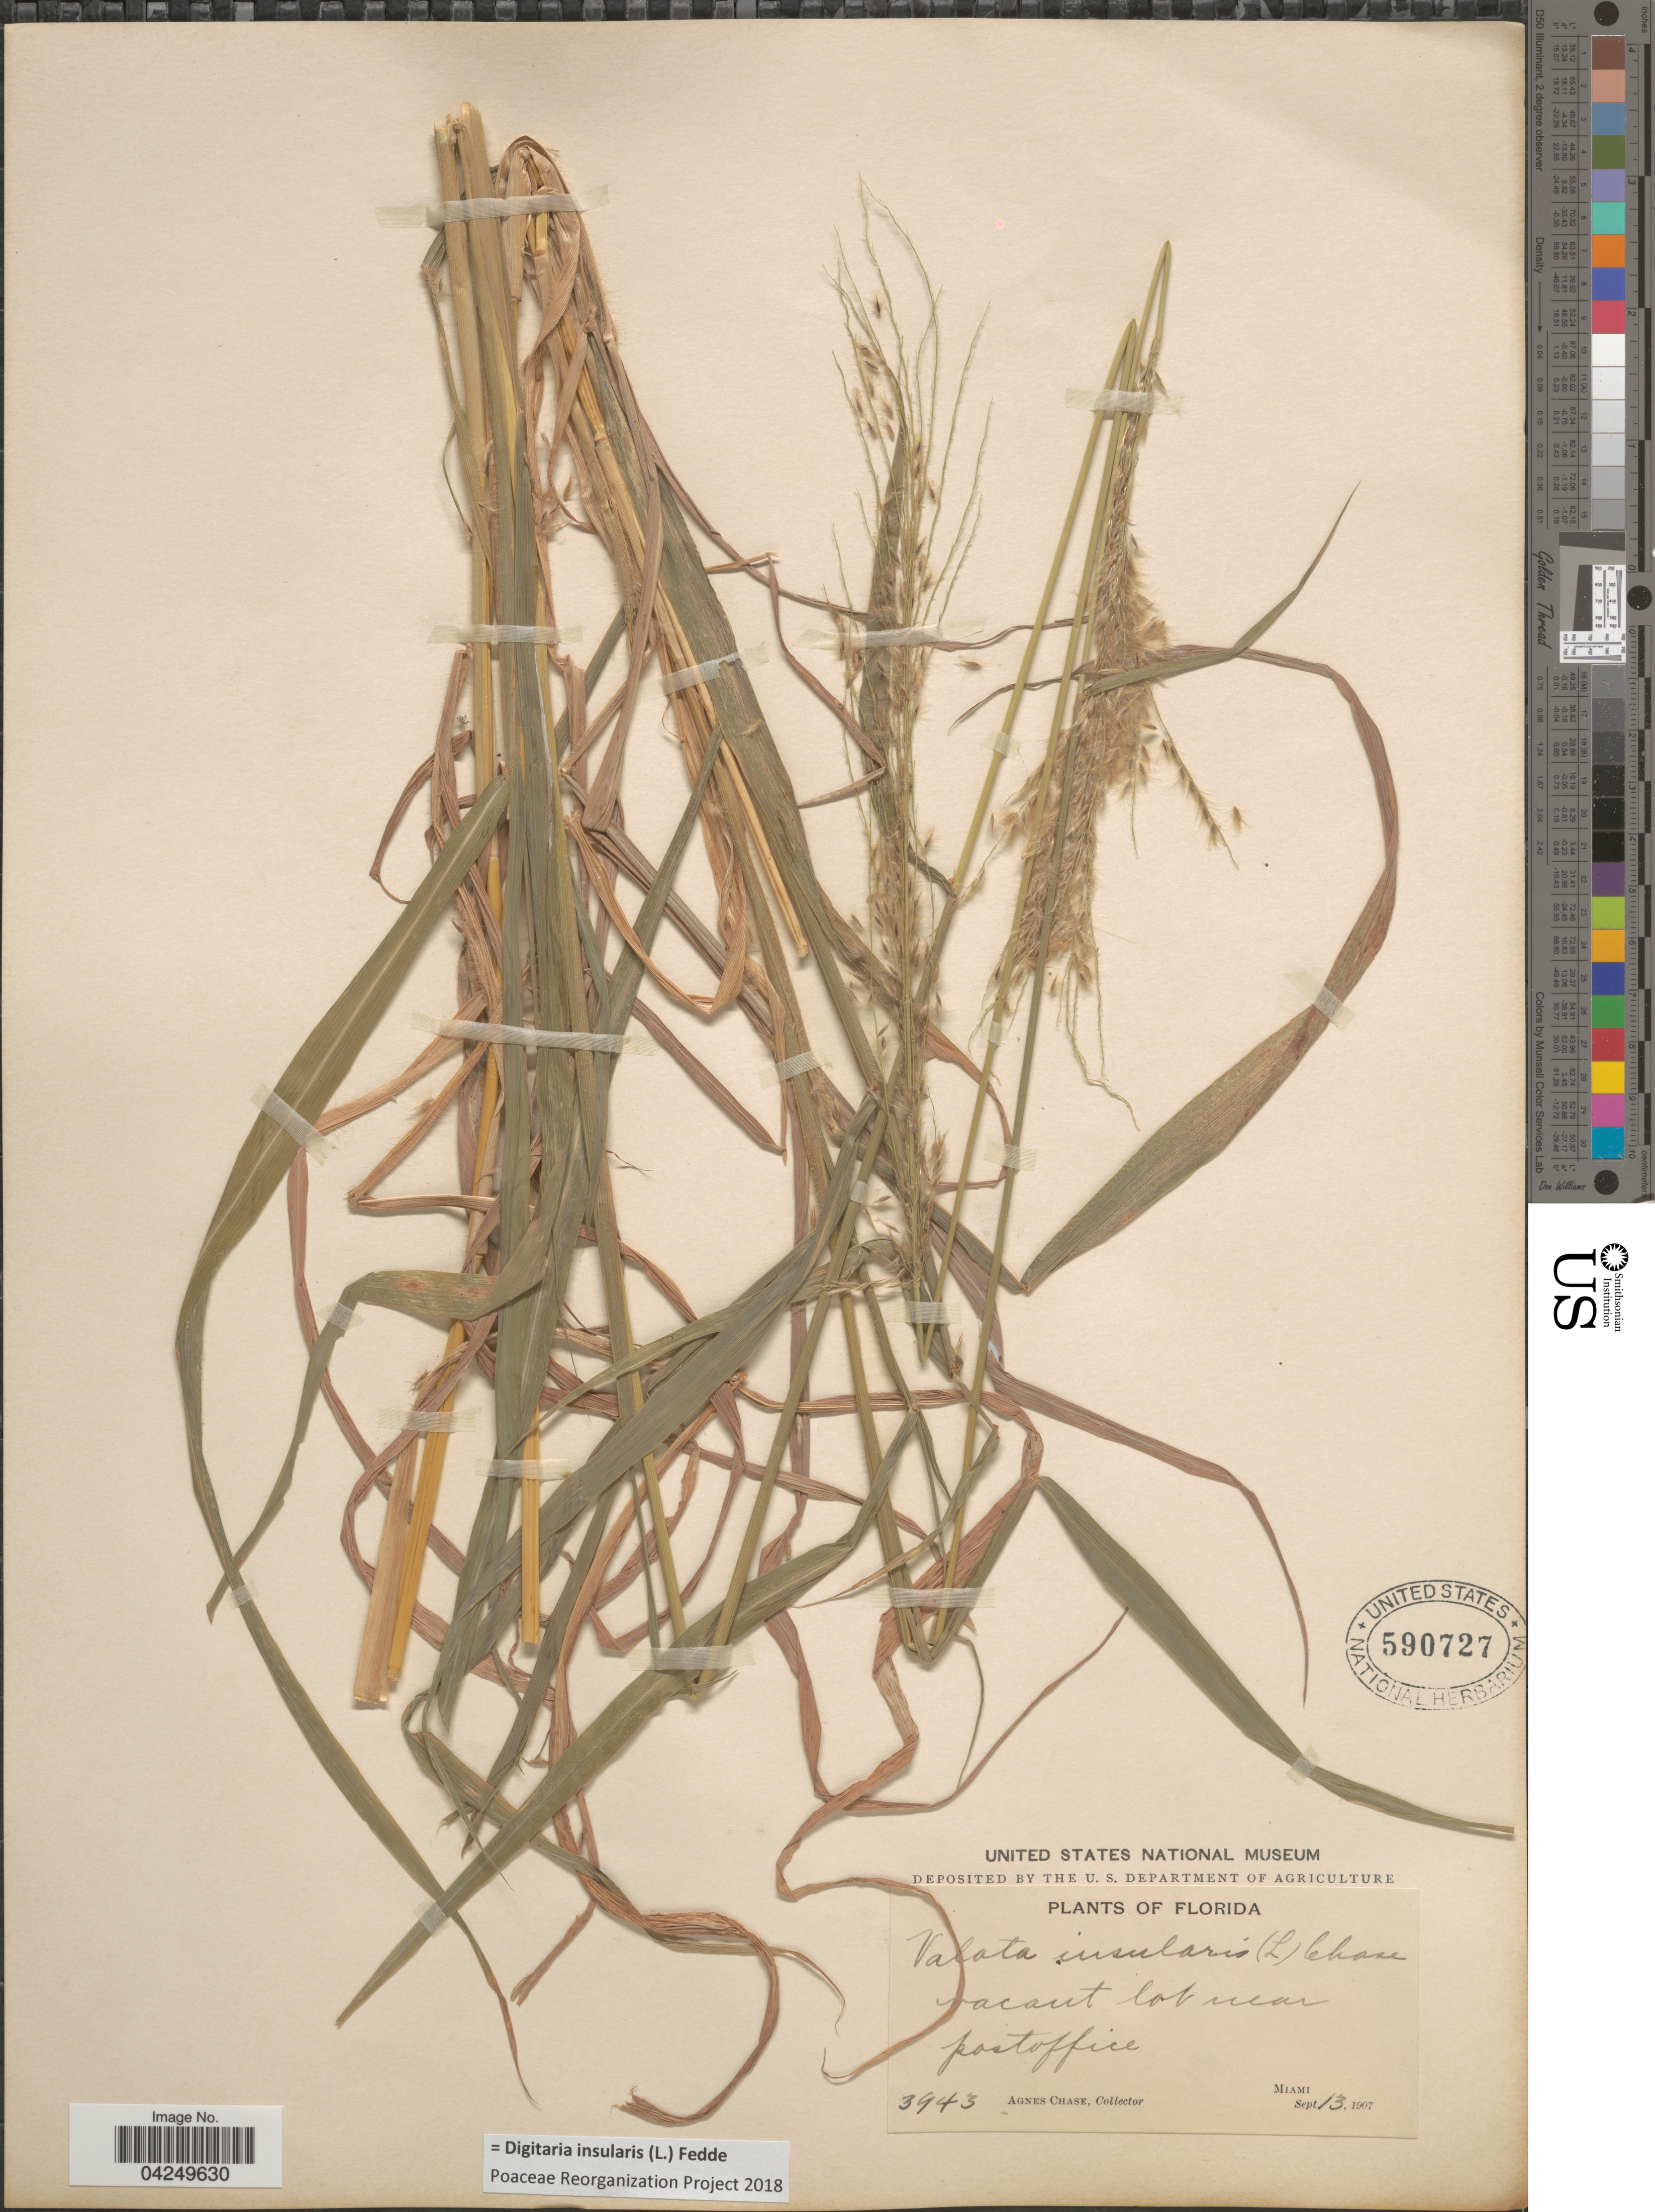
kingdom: Plantae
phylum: Tracheophyta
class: Liliopsida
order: Poales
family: Poaceae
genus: Digitaria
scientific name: Digitaria insularis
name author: (L.) Fedde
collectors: A. Chase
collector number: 3943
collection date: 1907-09-13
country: United States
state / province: Florida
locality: Vacant lot near postoffice. Miami.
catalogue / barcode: US 590727